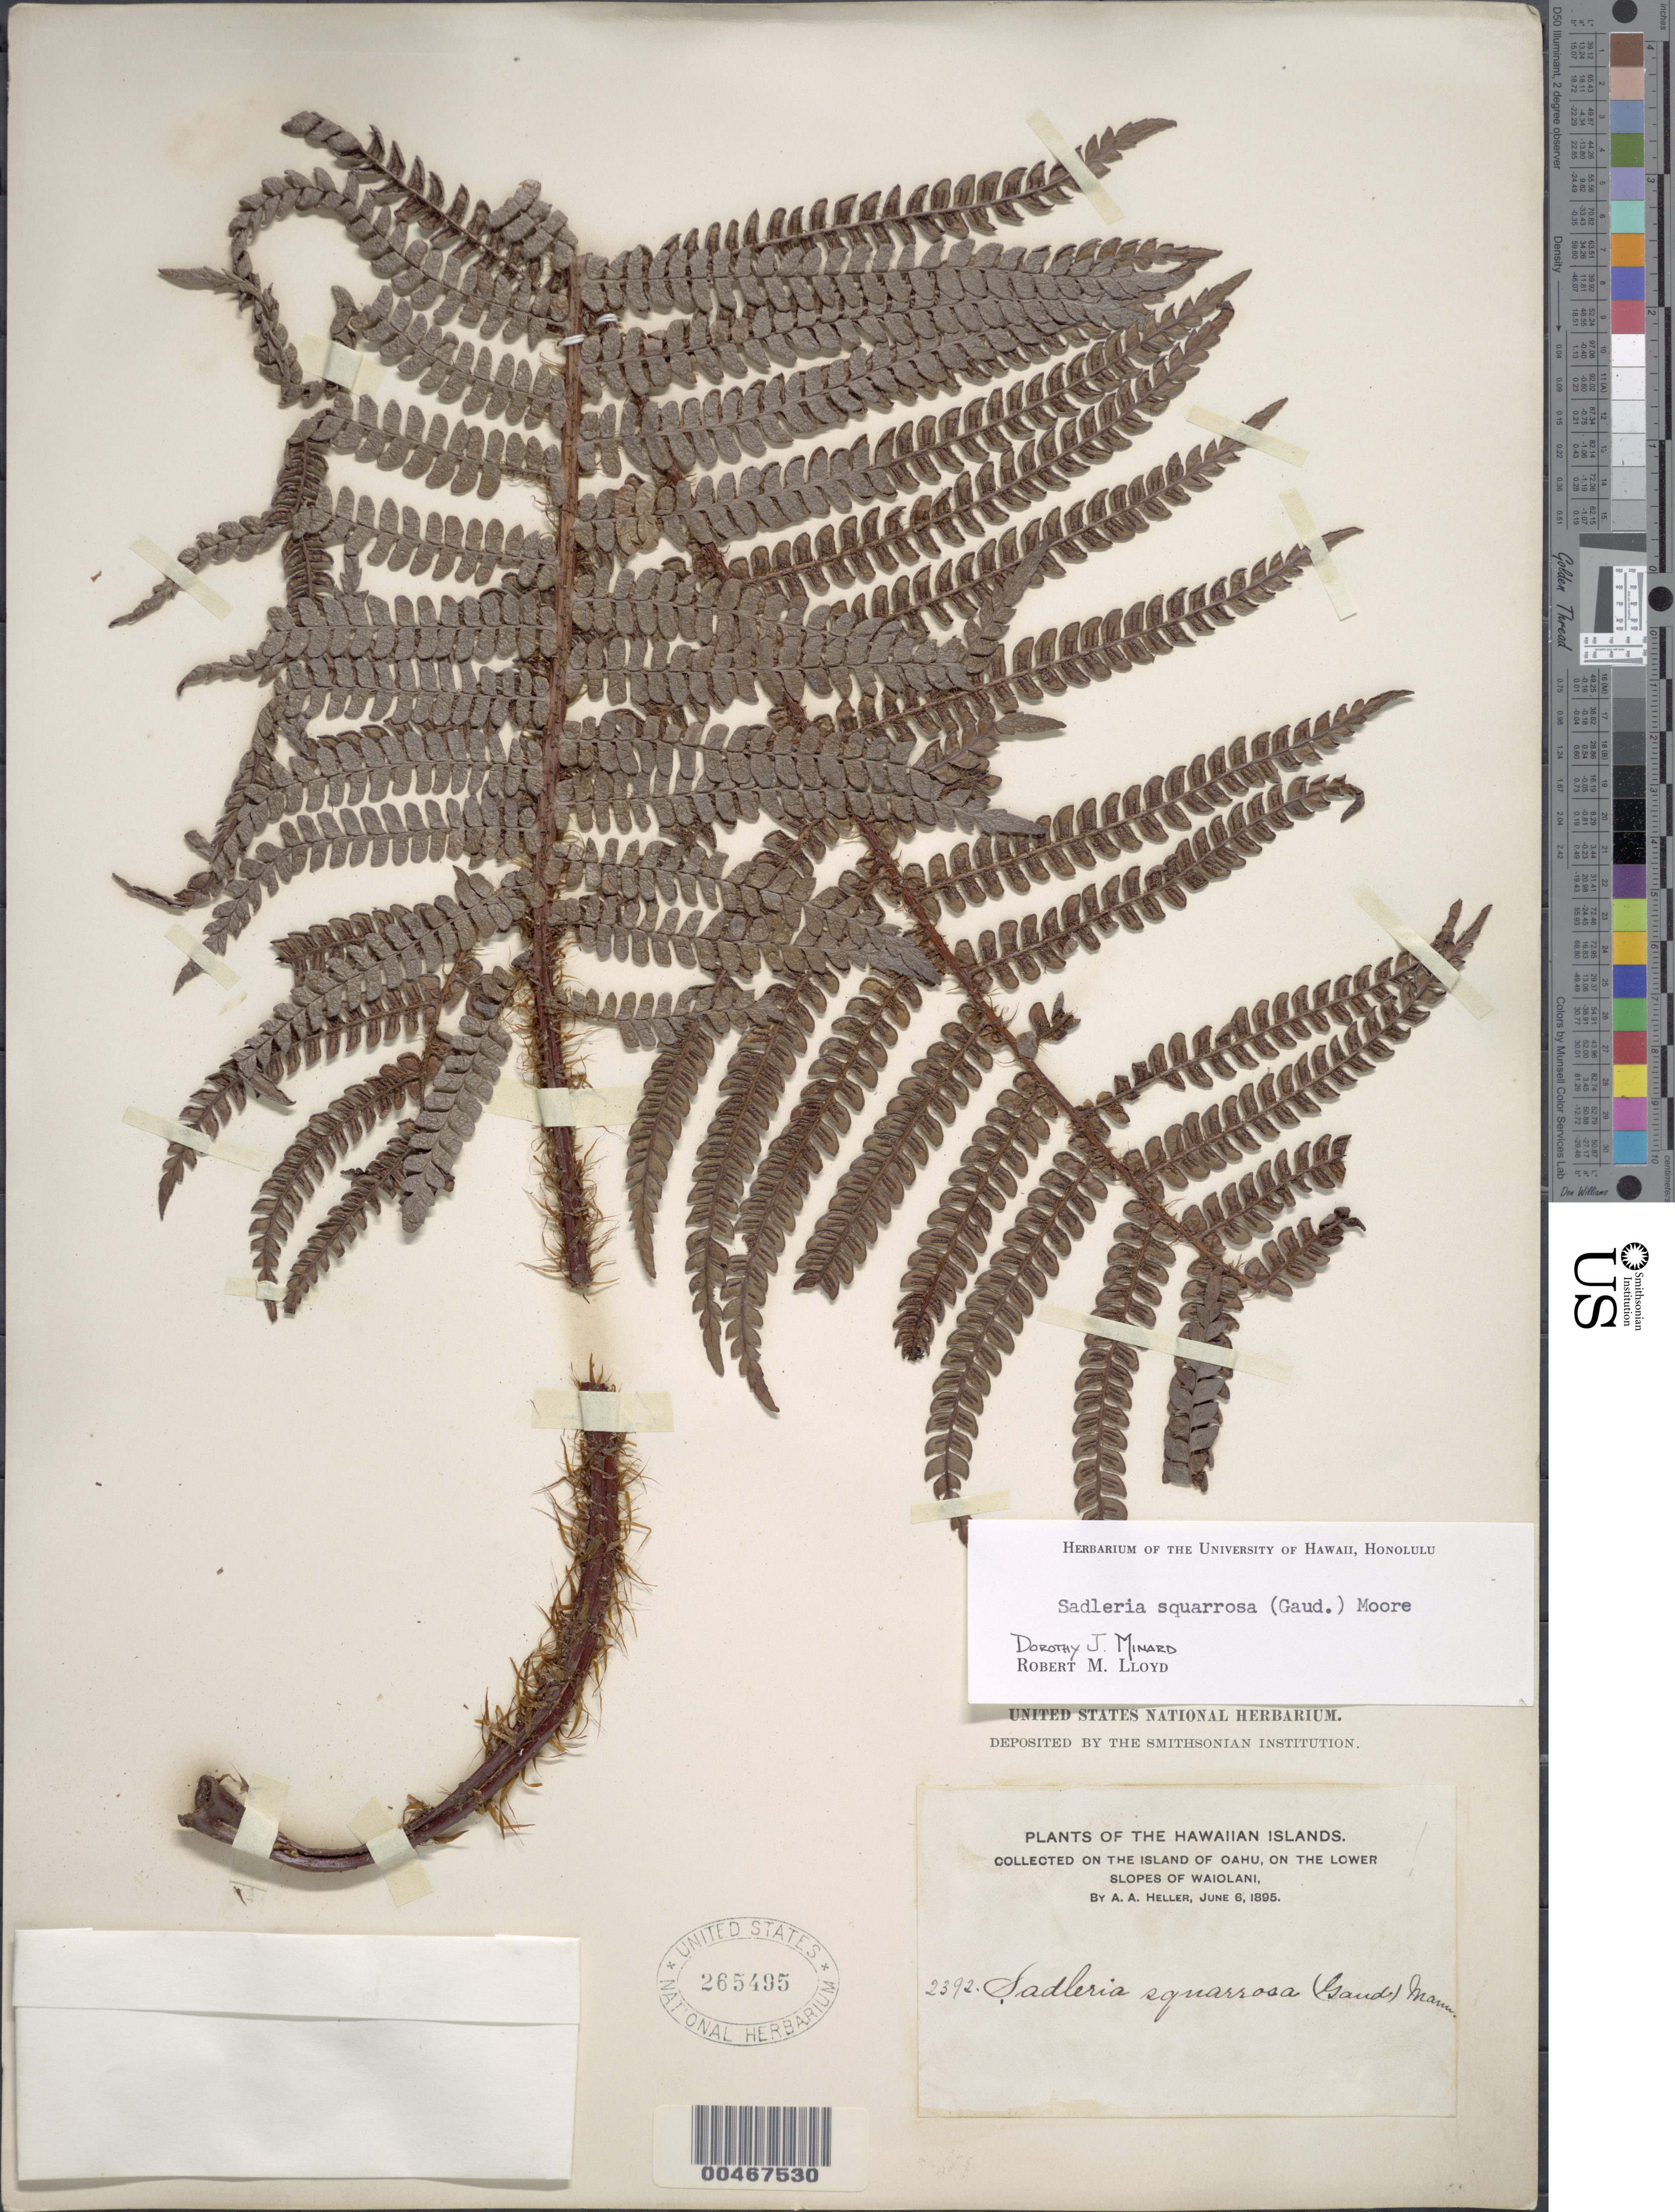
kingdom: Plantae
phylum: Tracheophyta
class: Polypodiopsida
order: Polypodiales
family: Blechnaceae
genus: Sadleria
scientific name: Sadleria squarrosa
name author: (Gaudich.) T. Moore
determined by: Minard, D. J.; Lloyd, R. M.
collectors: A. A. Heller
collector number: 2392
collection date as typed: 6 Jun 1895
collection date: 1895-06-06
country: United States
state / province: Hawaii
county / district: Honolulu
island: Oahu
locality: Lower slopes of Waiolani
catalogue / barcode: US 265495